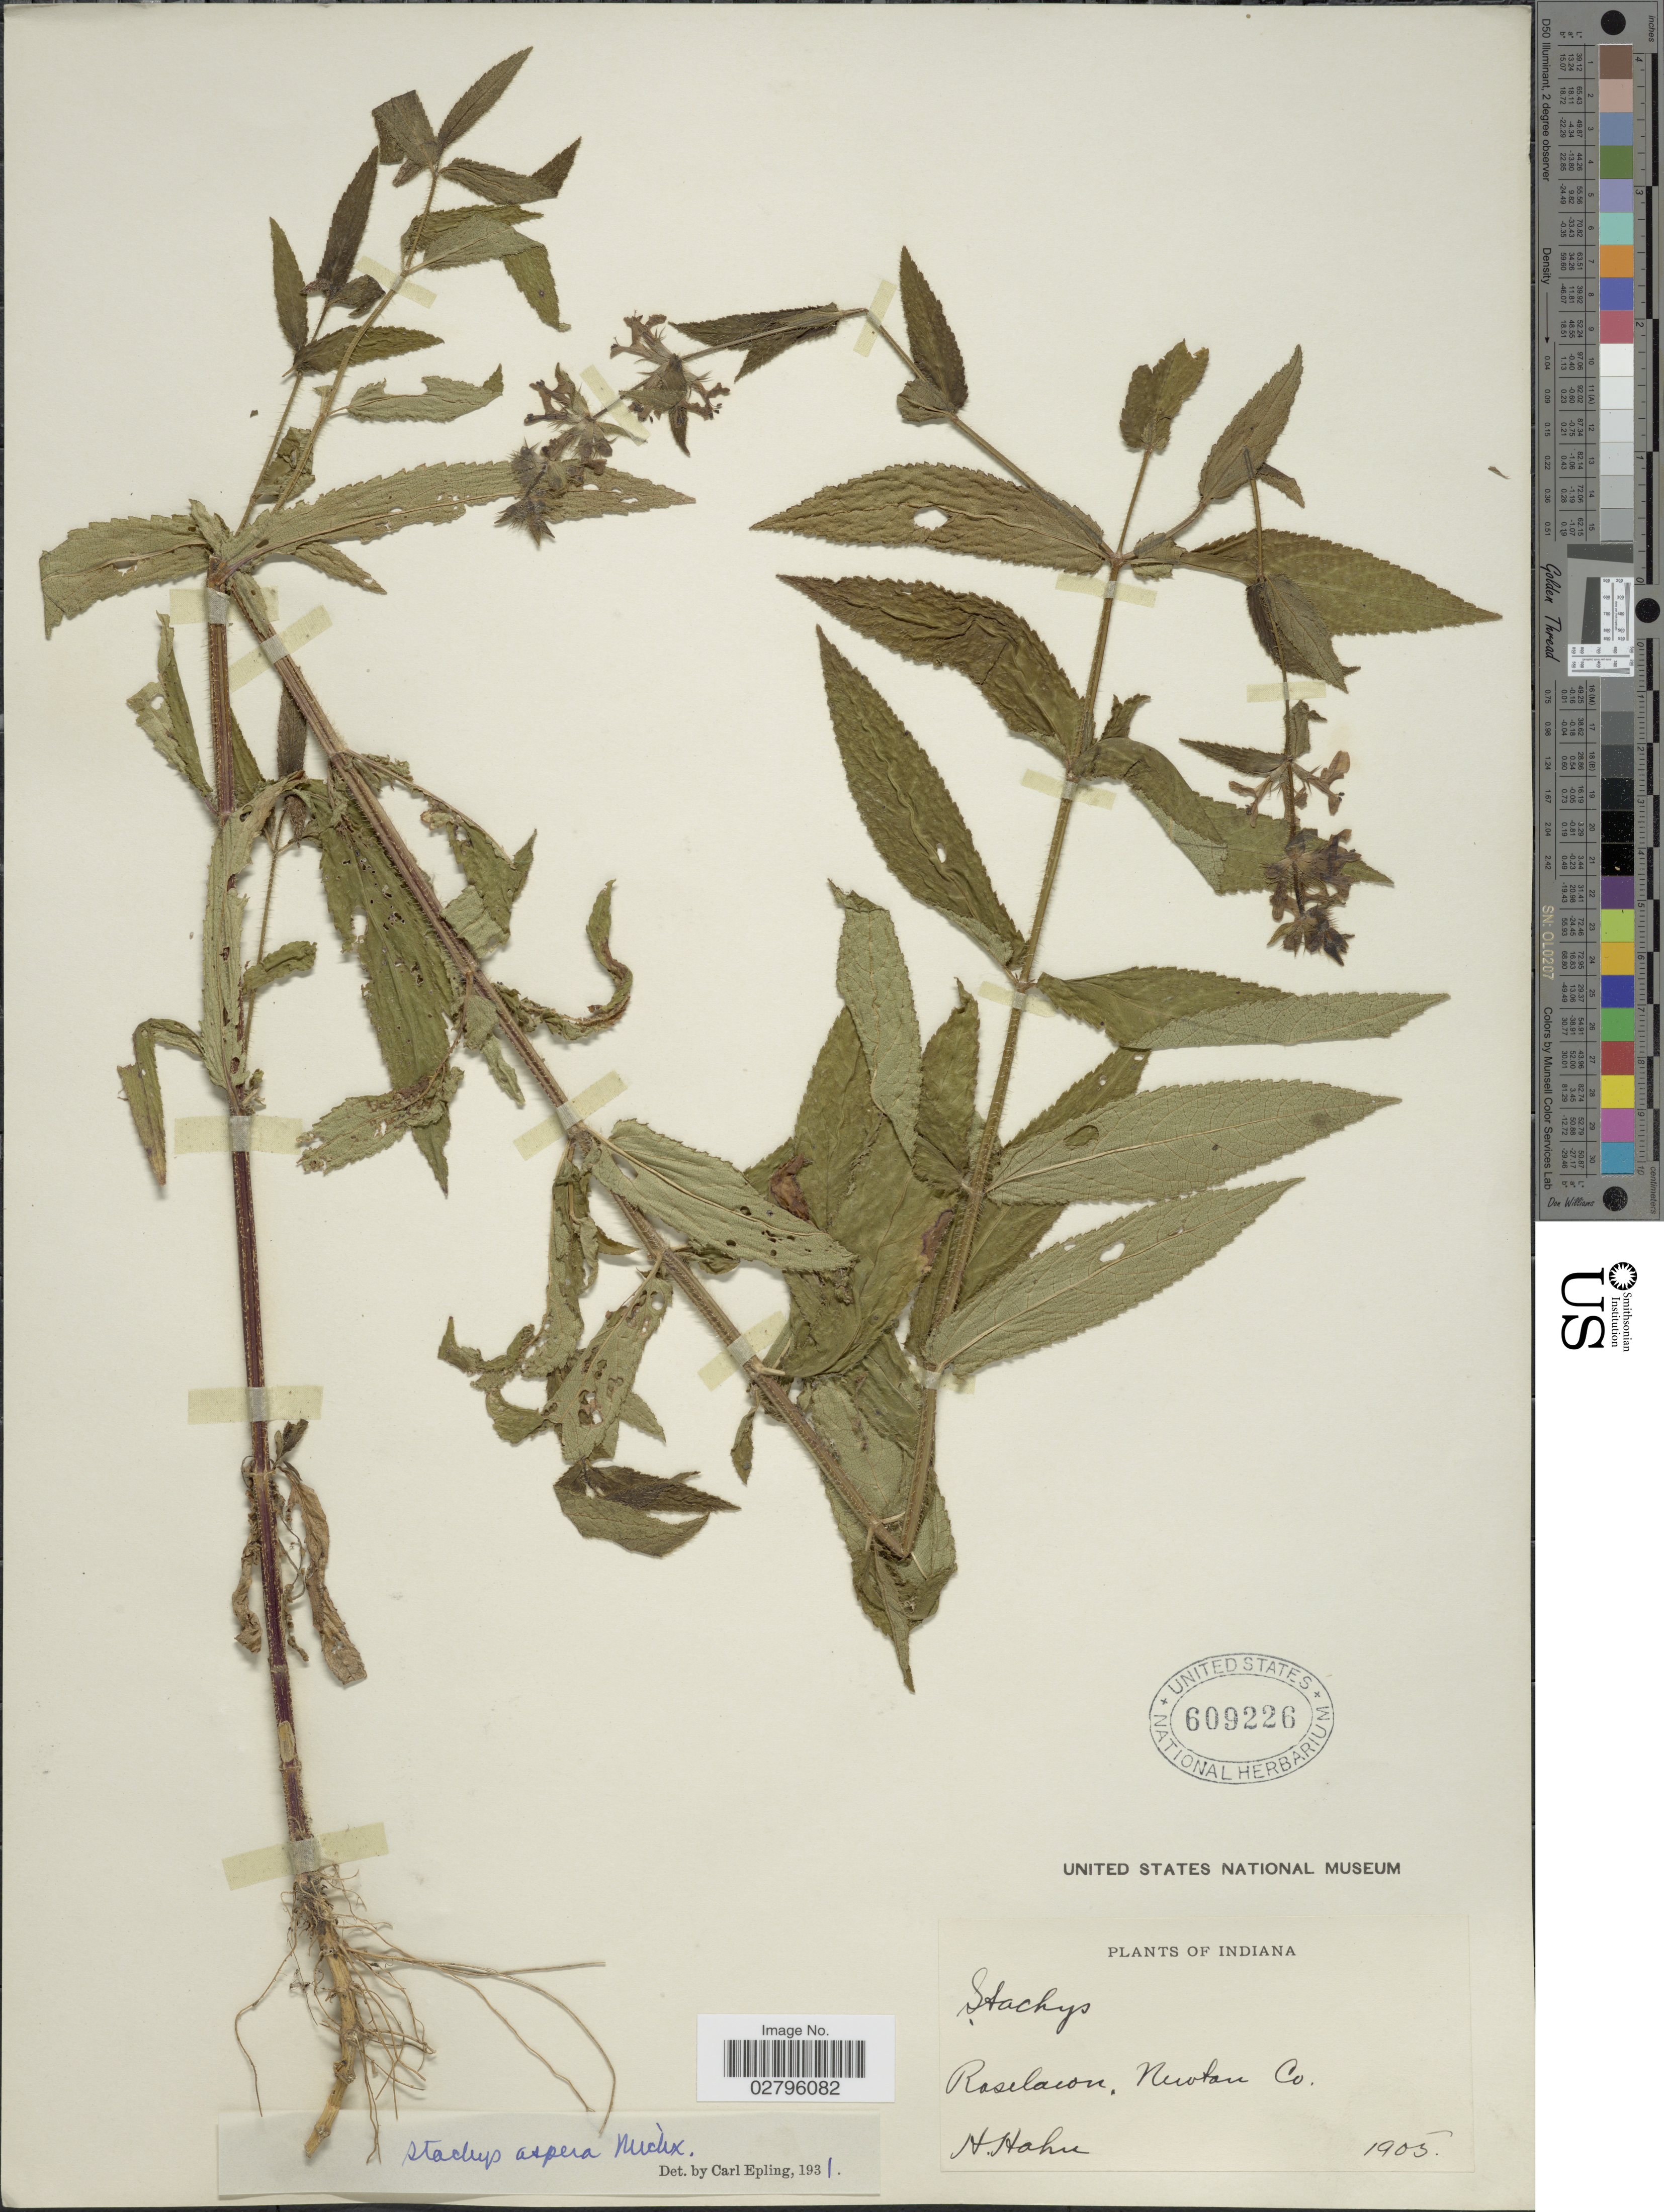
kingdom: Plantae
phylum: Tracheophyta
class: Magnoliopsida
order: Lamiales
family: Lamiaceae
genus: Stachys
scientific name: Stachys aspera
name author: Michx.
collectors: H. Hahn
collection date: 1905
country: United States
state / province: Indiana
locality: Roselawn, Newton Co.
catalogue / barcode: US 609226